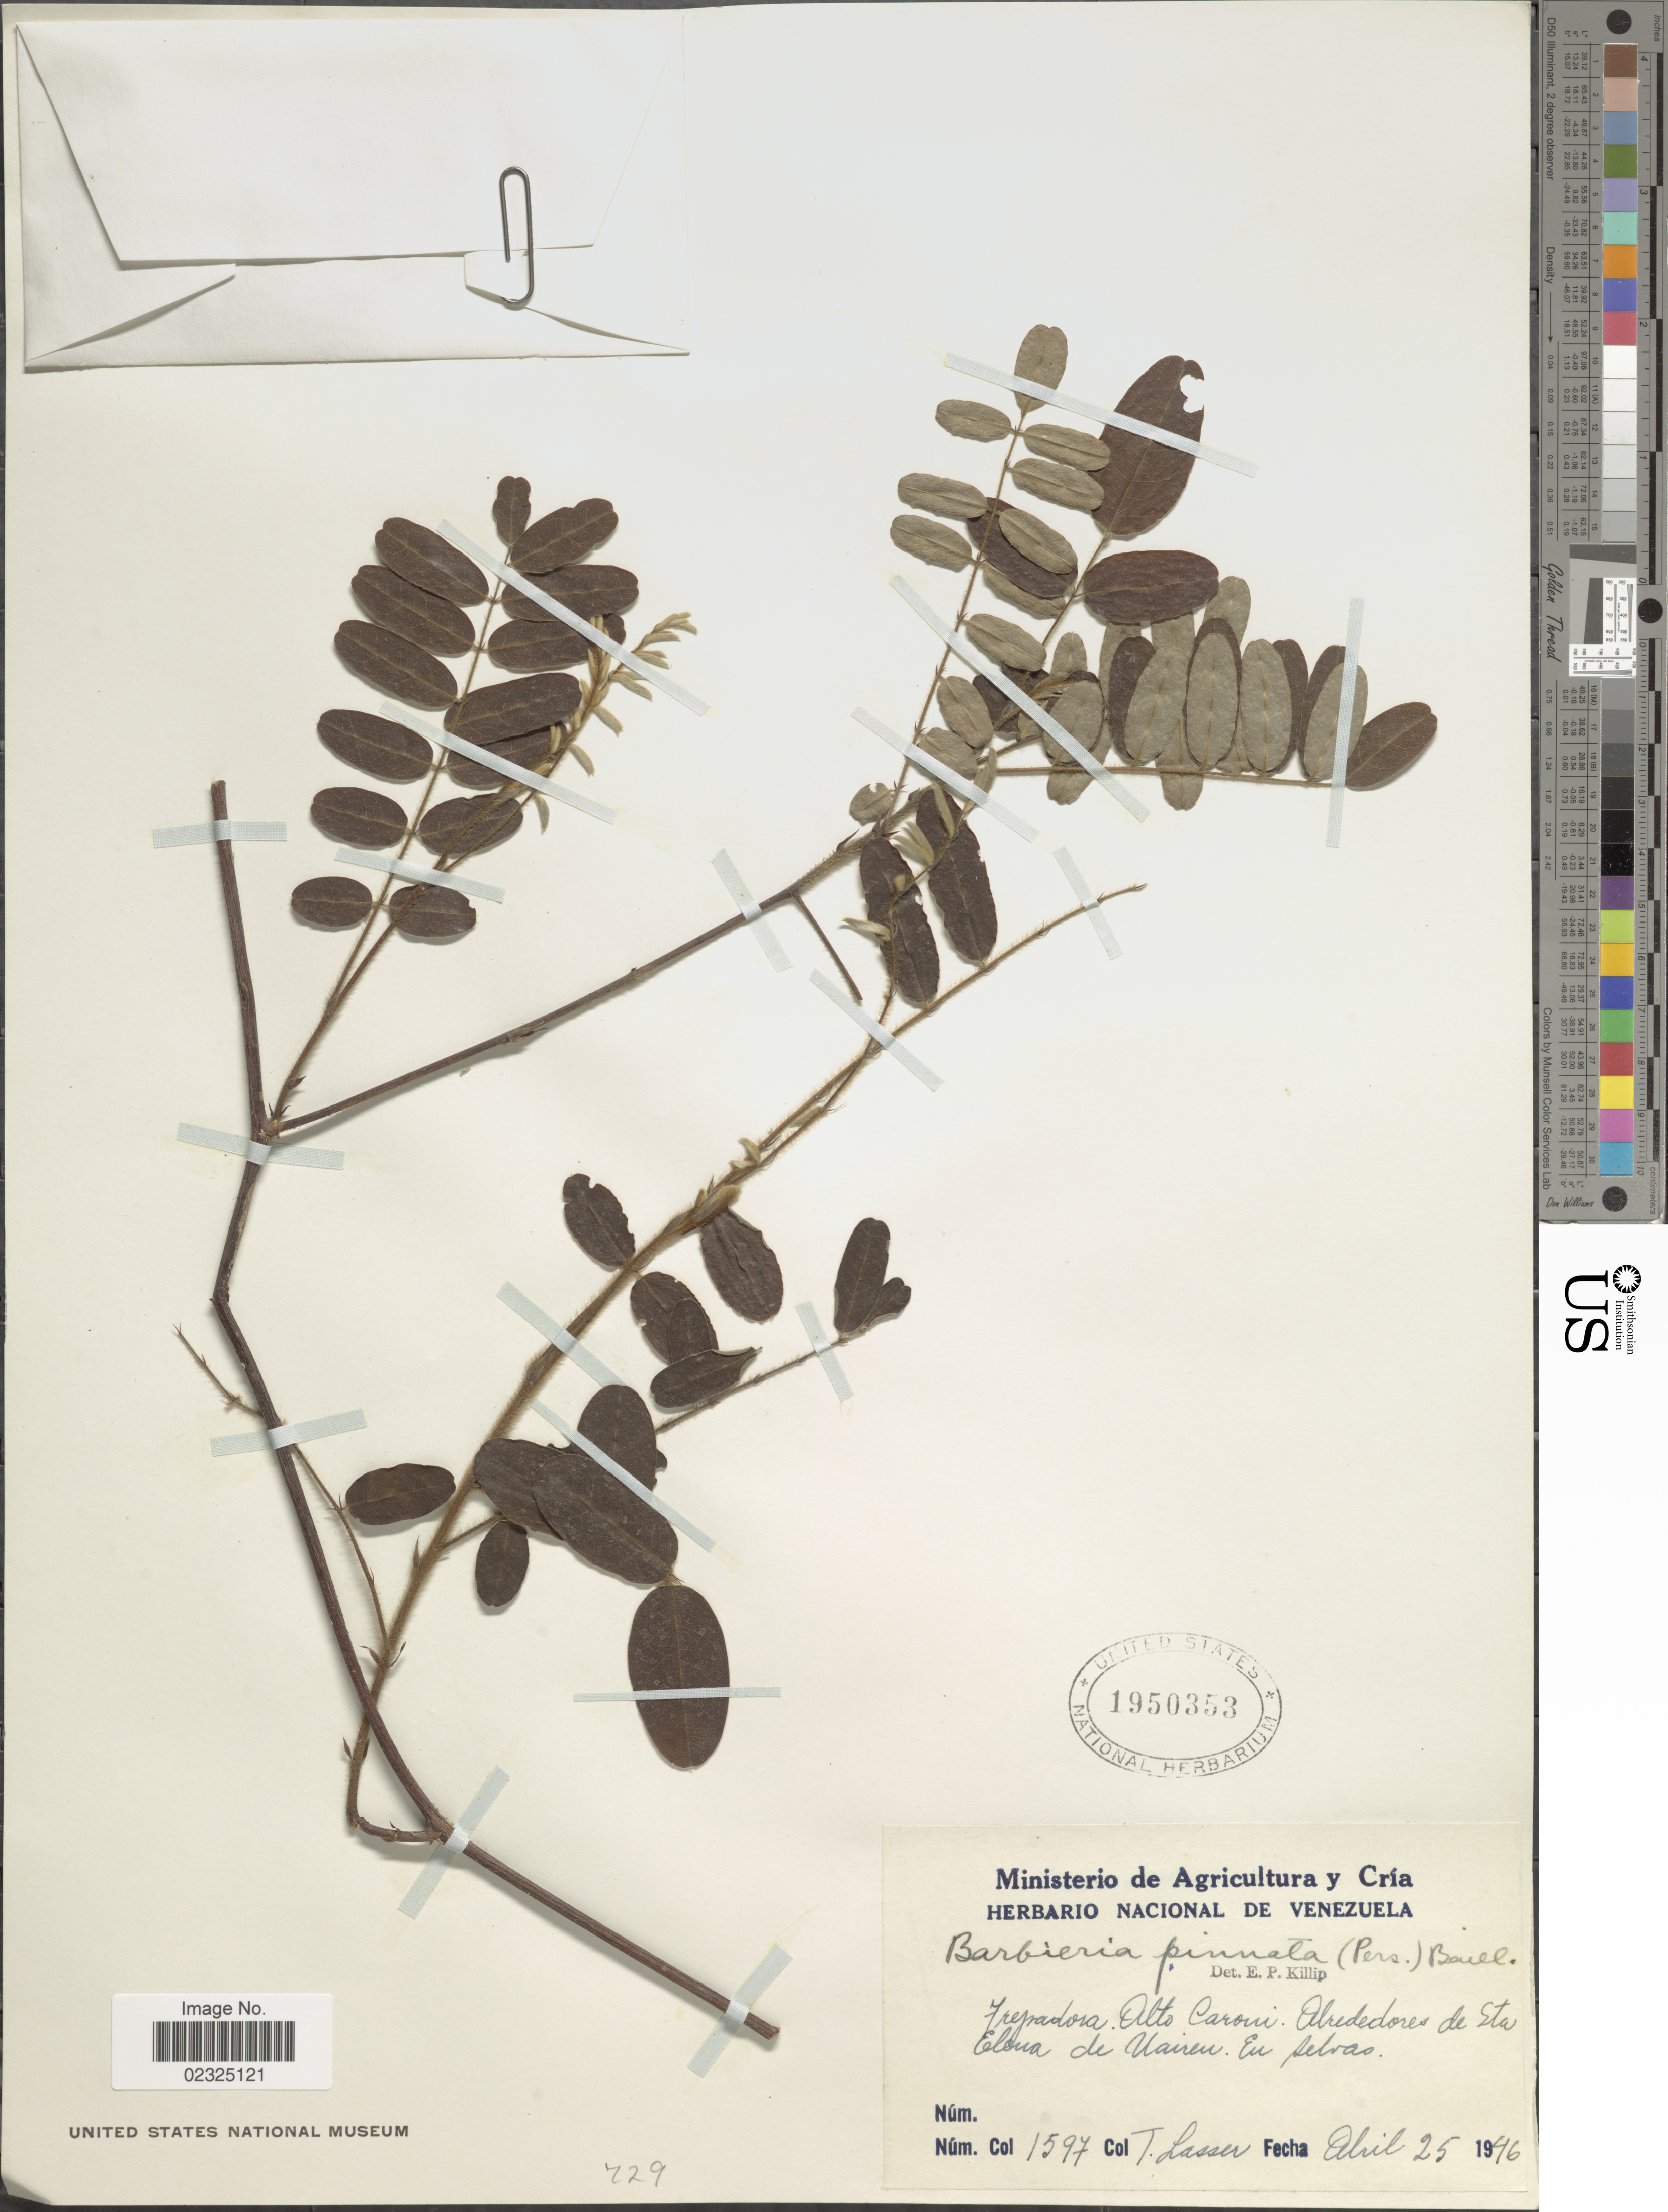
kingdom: Plantae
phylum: Tracheophyta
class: Magnoliopsida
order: Fabales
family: Fabaceae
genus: Barbieria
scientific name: Barbieria sp.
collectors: T. Lasser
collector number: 1597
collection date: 1946-04-25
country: Venezuela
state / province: Bolivar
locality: Trepadora, Alto Caroni, alrededores de Santa Elena de Uairén, en selvas.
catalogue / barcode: US 1950353